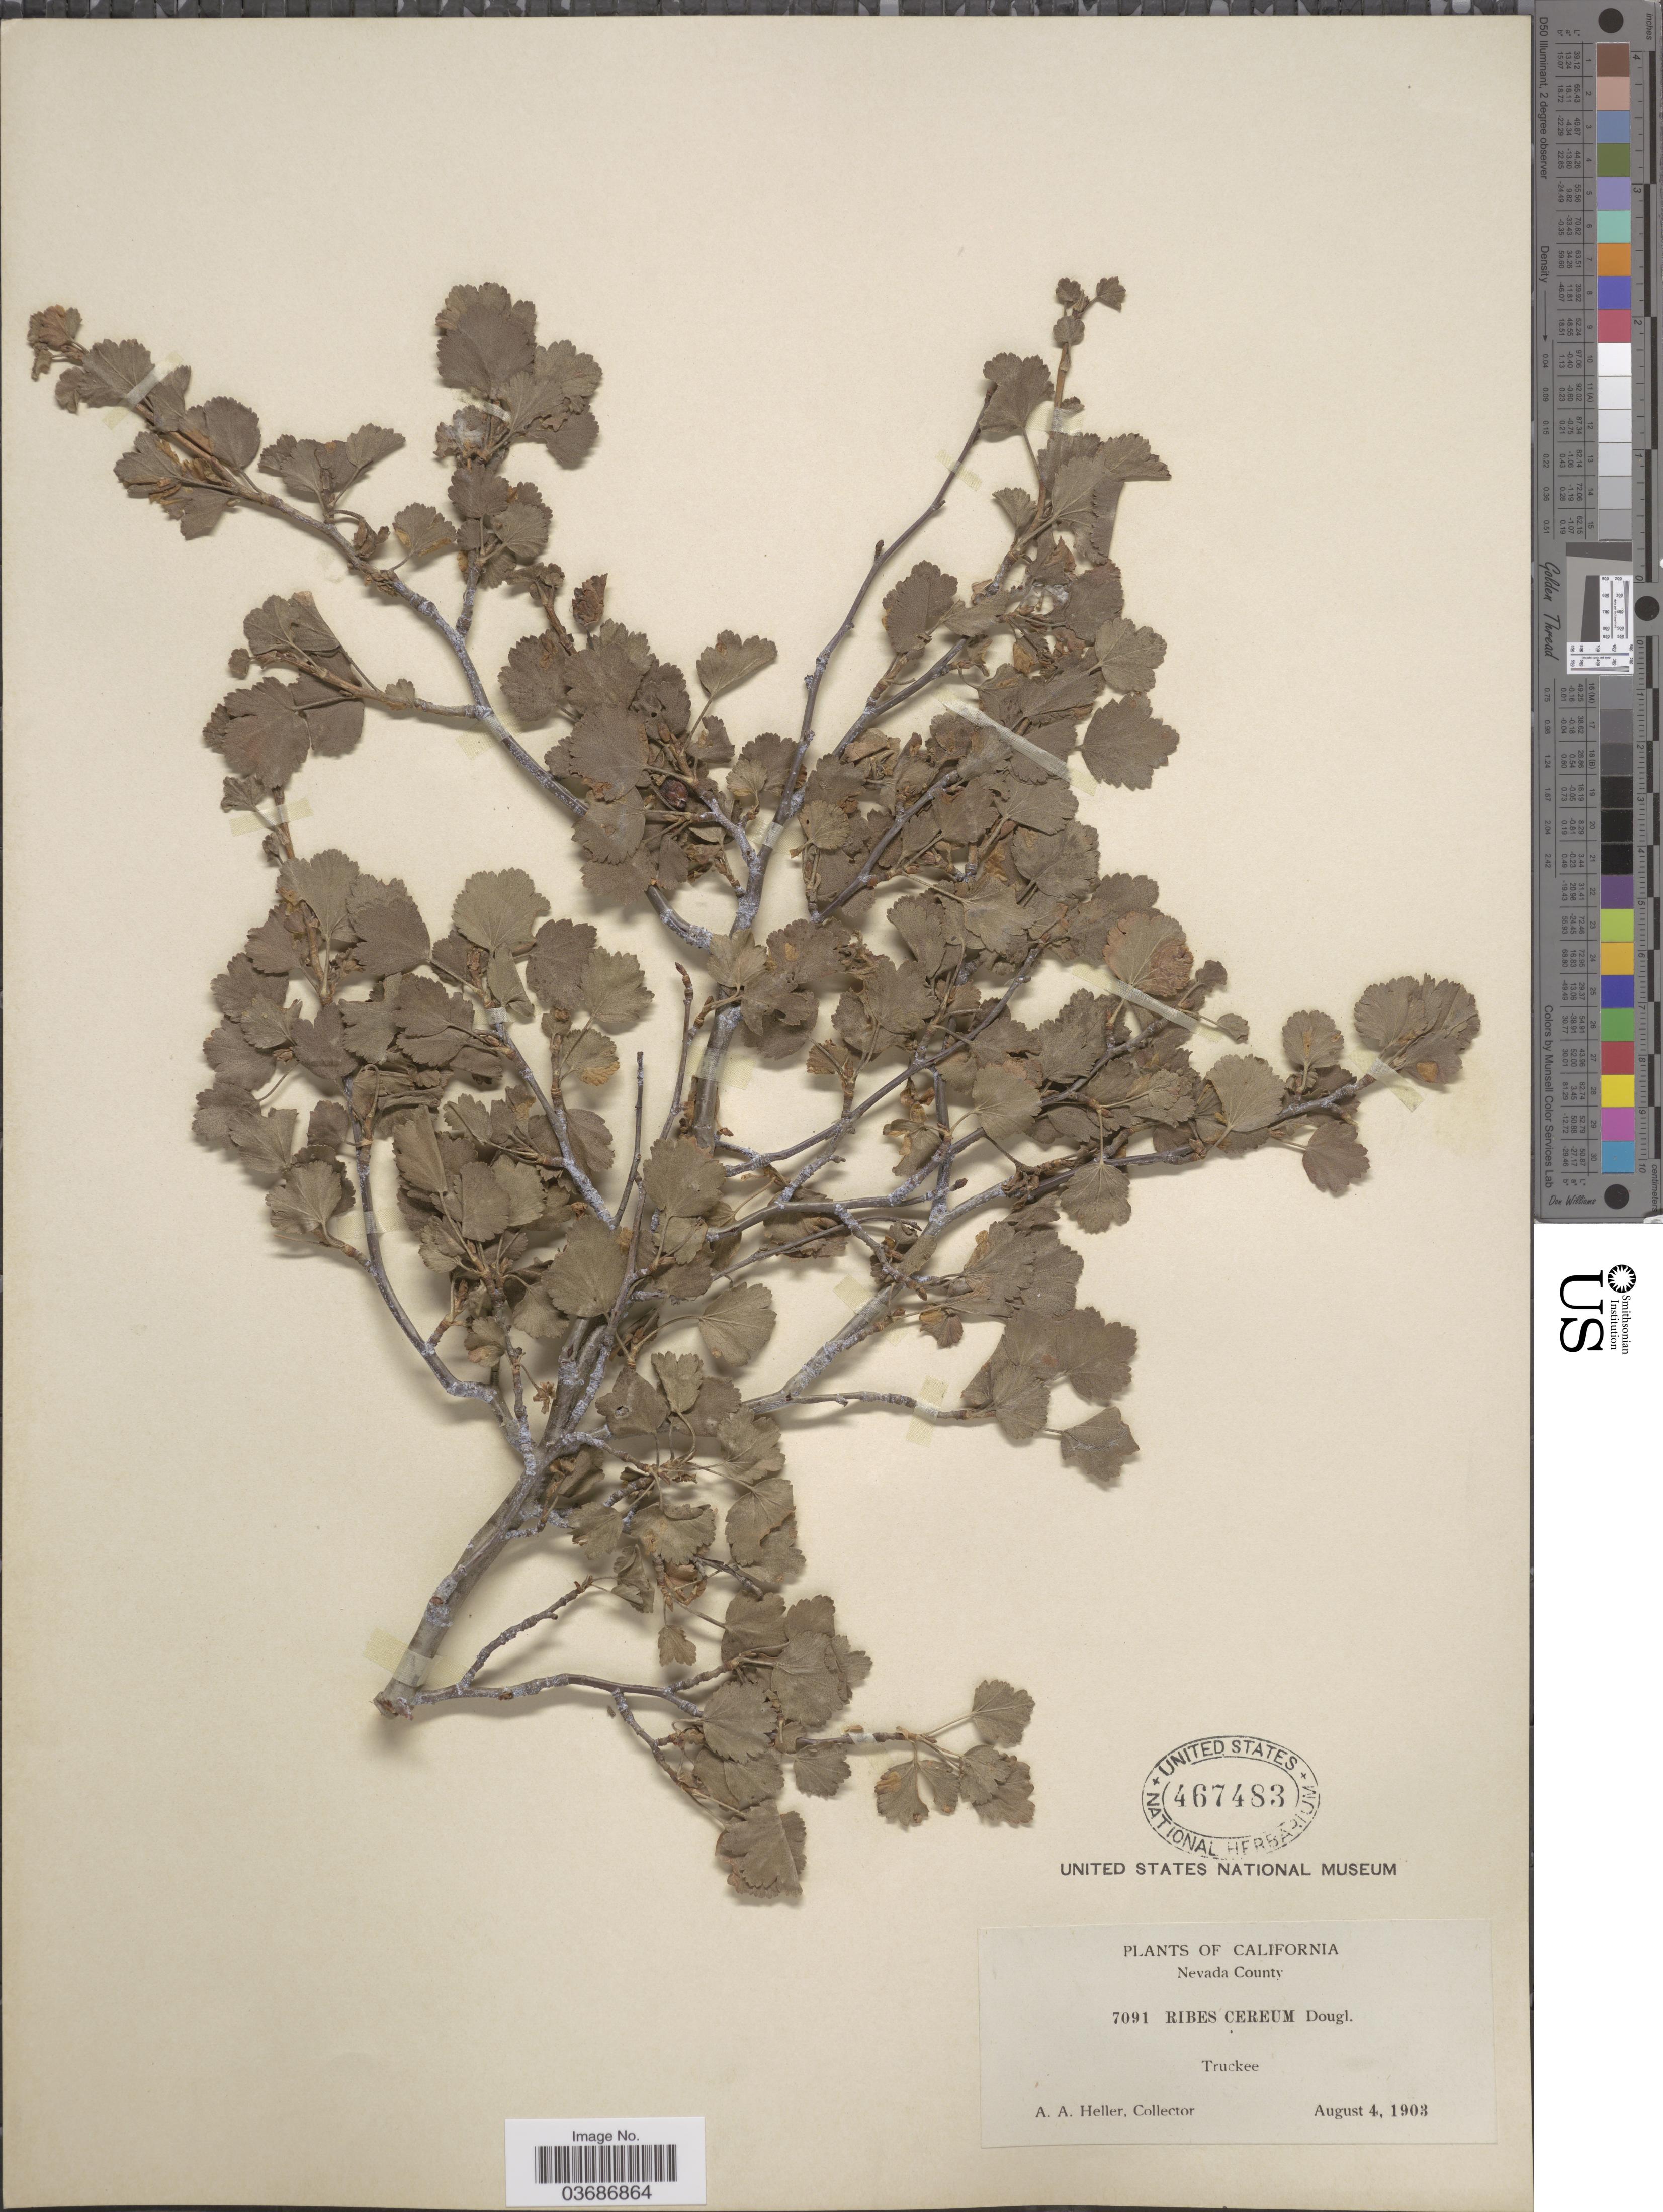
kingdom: Plantae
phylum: Tracheophyta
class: Magnoliopsida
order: Saxifragales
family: Grossulariaceae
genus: Ribes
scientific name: Ribes cereum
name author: Douglas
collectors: A. A. Heller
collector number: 7091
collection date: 1903-08-04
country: United States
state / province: California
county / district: Nevada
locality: Nevada County. Truckee.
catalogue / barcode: US 467483